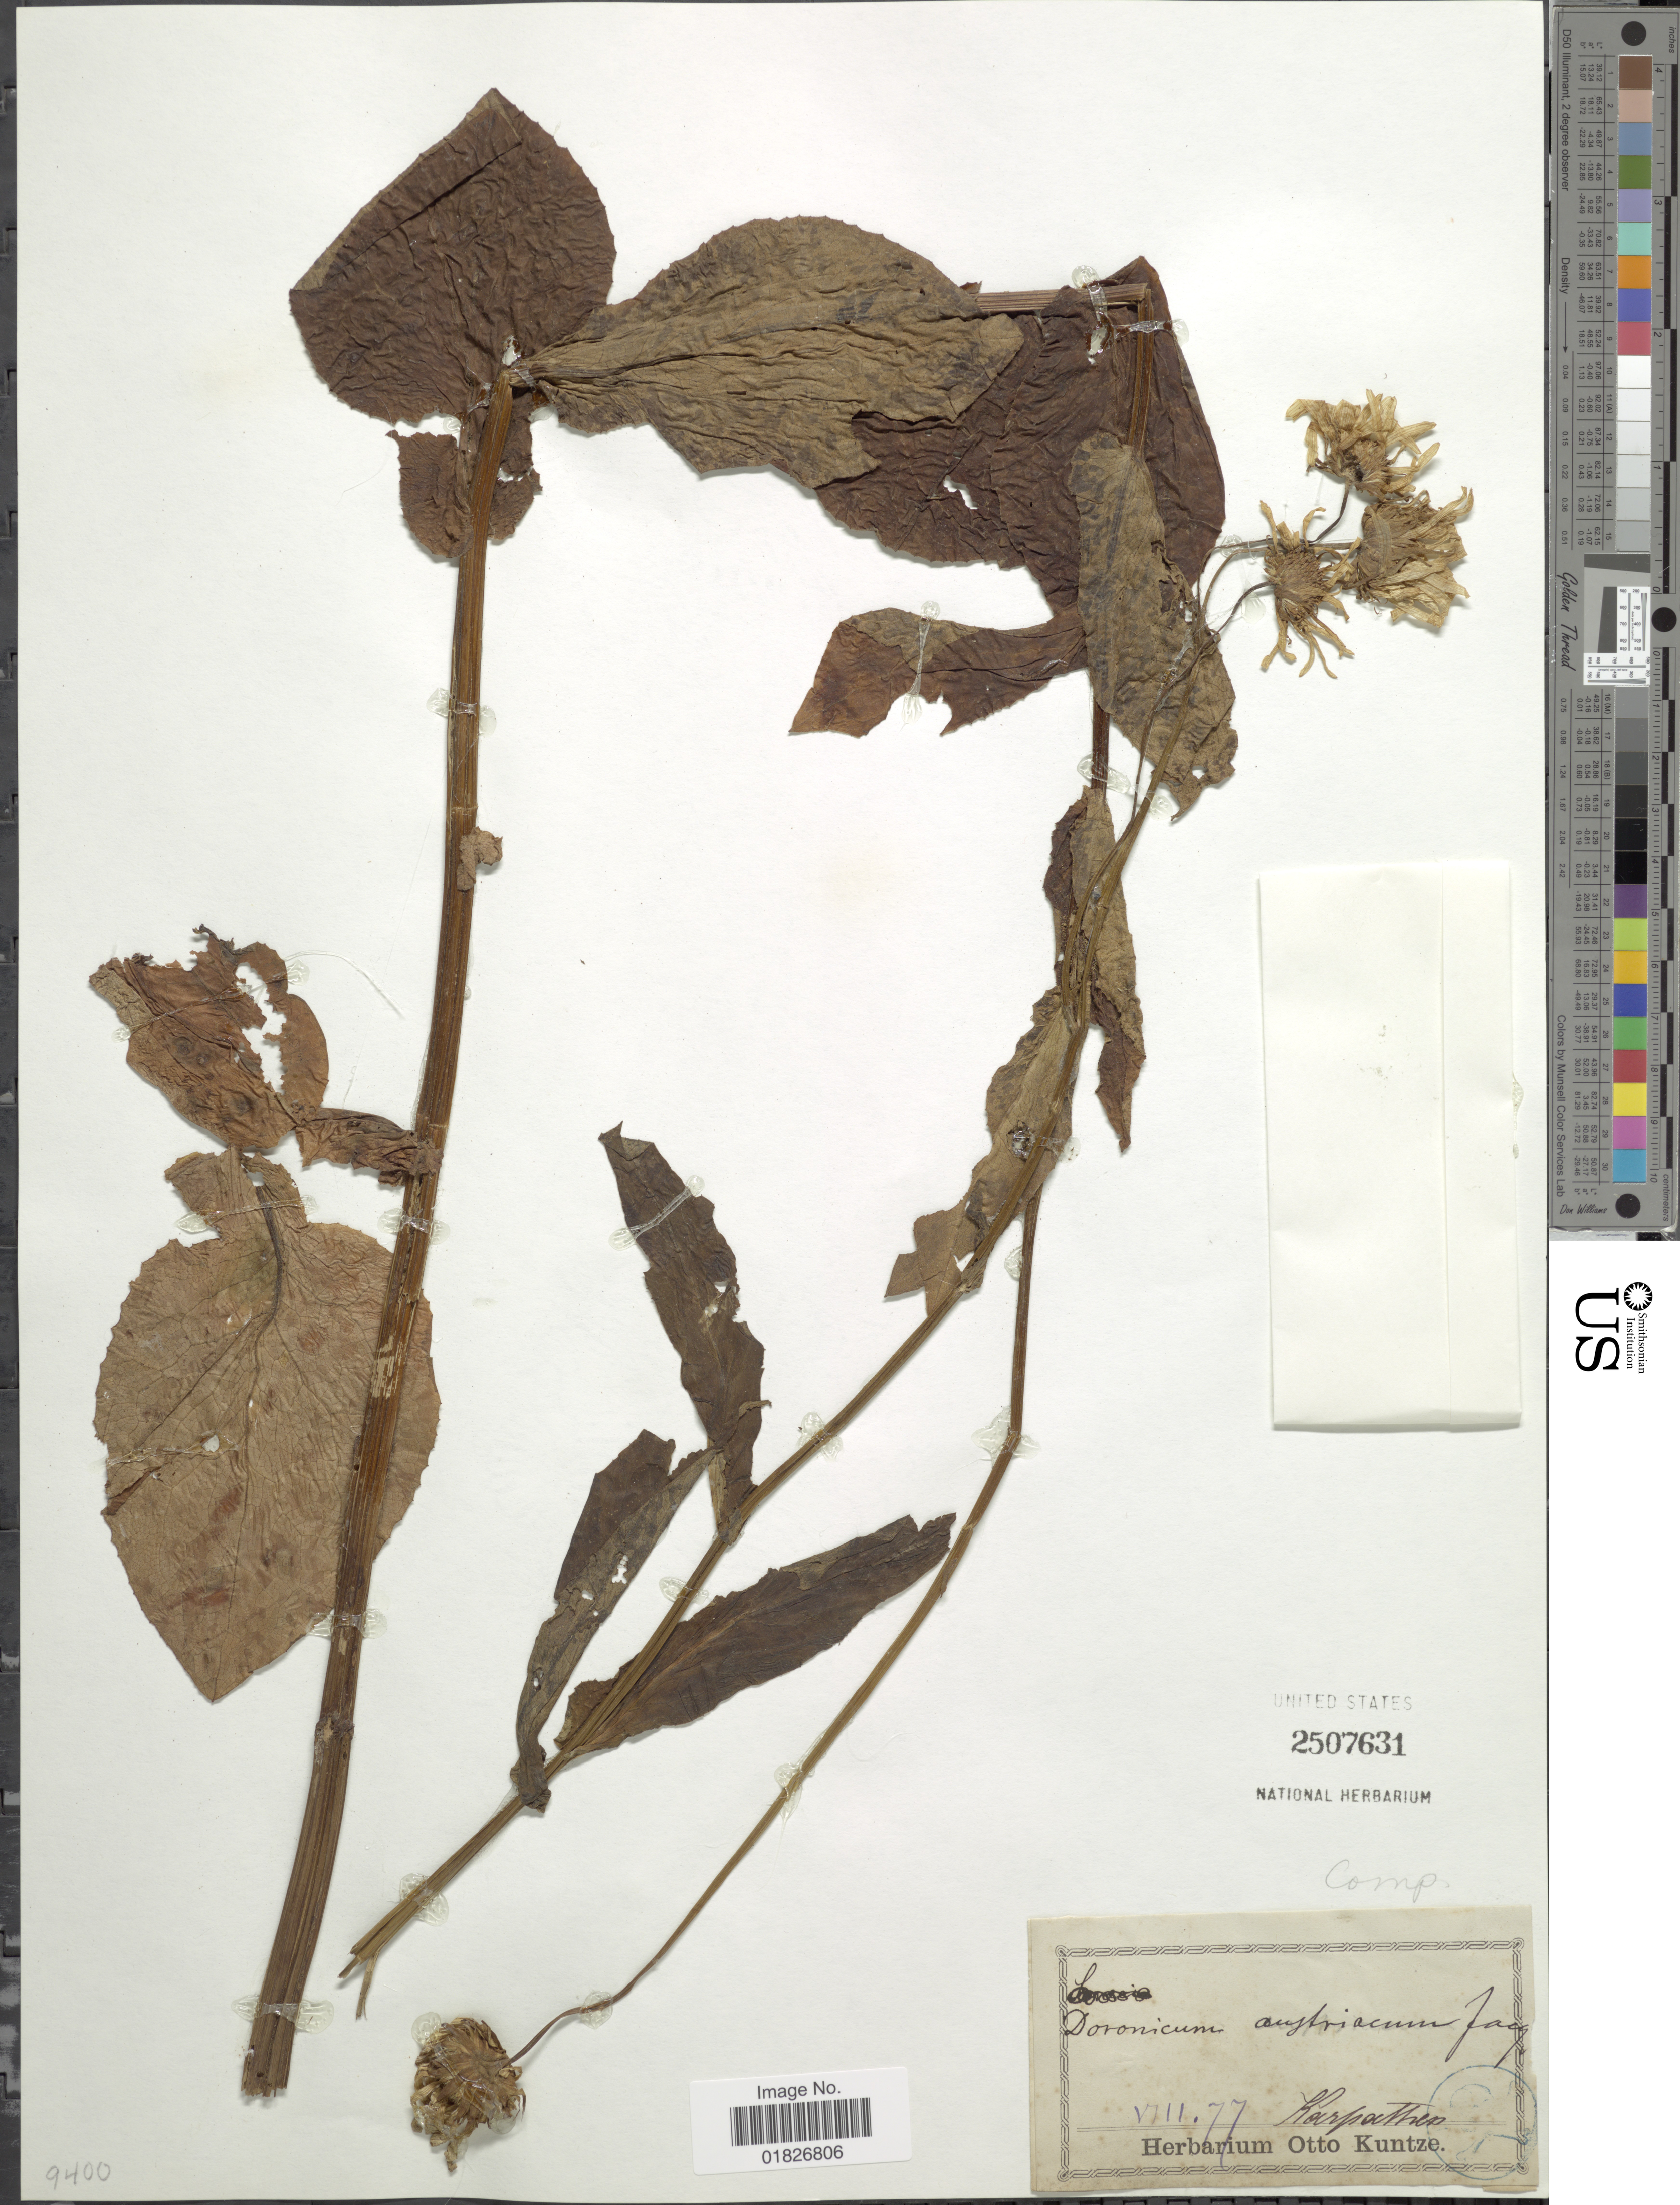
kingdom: Plantae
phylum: Tracheophyta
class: Magnoliopsida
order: Asterales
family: Asteraceae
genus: Doronicum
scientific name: Doronicum austriacum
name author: Jacq.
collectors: Karpathen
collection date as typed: Transcribed d/m/y: /8/77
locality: Karpathen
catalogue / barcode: US 2507631